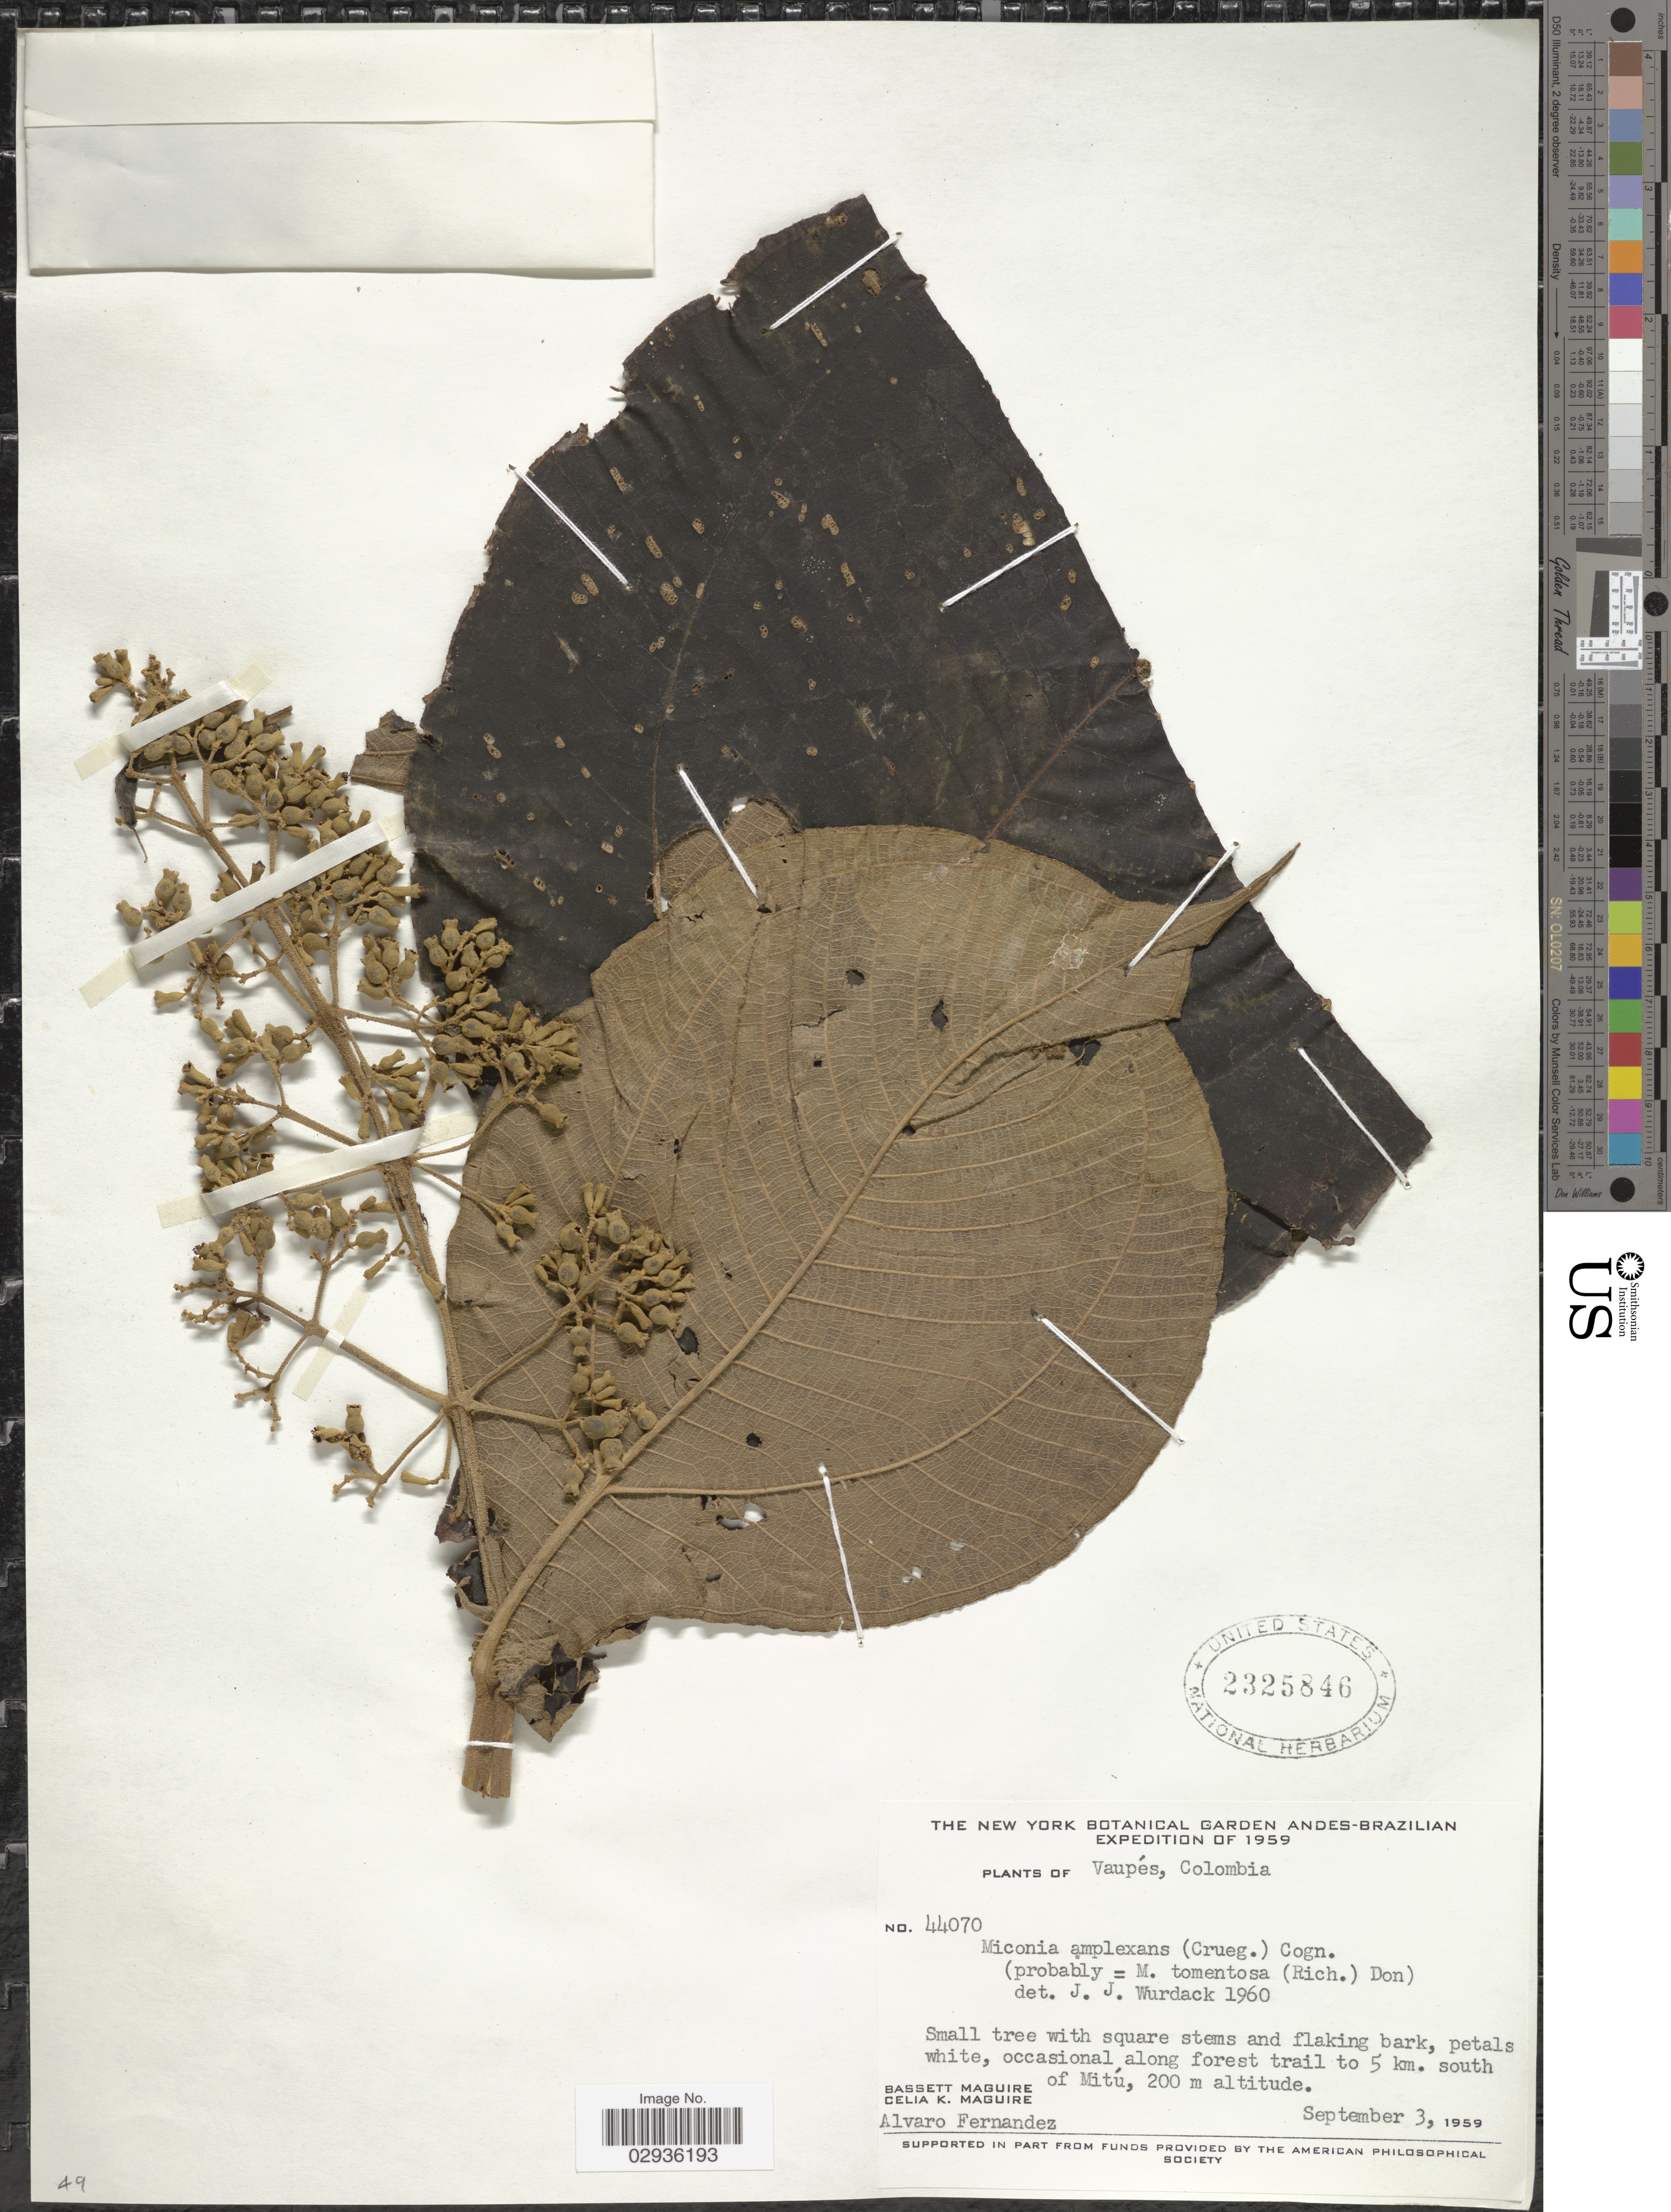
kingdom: Plantae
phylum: Tracheophyta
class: Magnoliopsida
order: Myrtales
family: Melastomataceae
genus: Miconia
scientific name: Miconia amplexans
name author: (Crueg.) Cogn.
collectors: B. Maguire, C. K. Maguire & A. Fernandez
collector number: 44070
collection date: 1959-09-03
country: Colombia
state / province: Vaupés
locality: Occasional along forest trail to 5 km. south of Mitú.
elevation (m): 200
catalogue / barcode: US 2325846